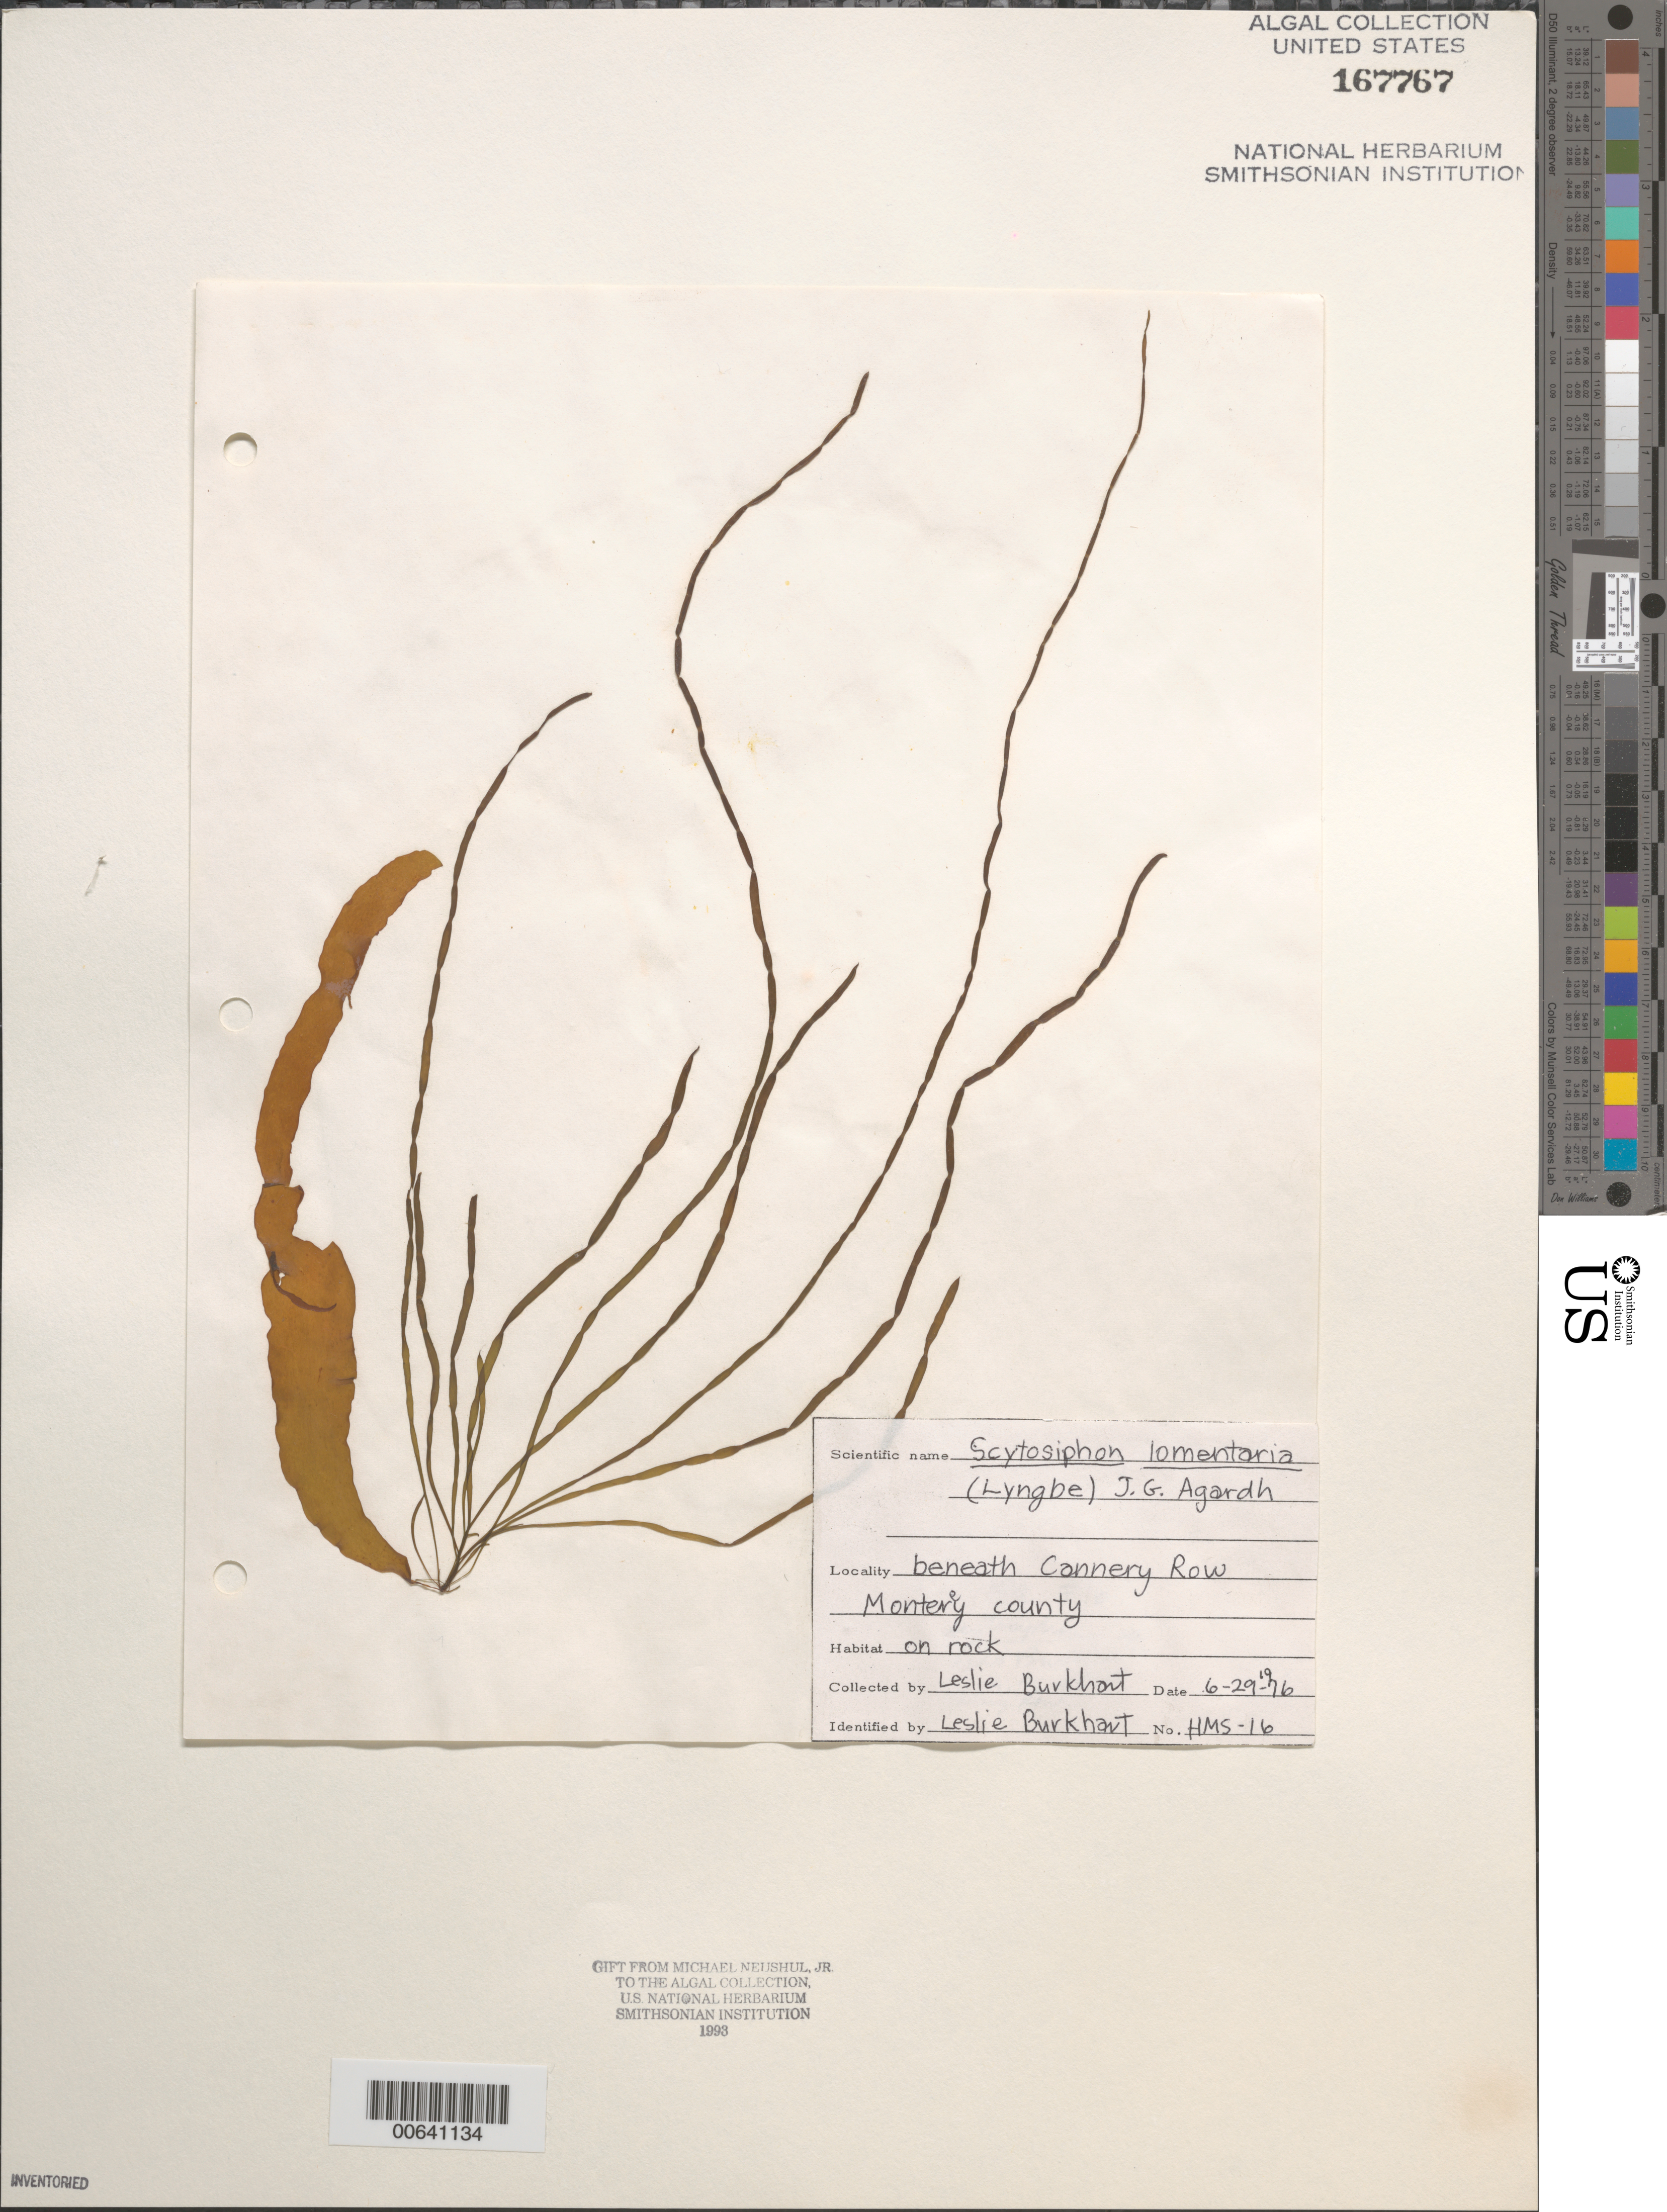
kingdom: Chromista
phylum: Ochrophyta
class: Phaeophyceae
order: Scytosiphonales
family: Scytosiphonaceae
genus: Scytosiphon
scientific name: Scytosiphon lomentaria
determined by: Burkhart, L.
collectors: L. Burkhart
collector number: HMS-16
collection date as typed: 29 Jun 1976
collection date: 1976-06-29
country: United States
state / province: California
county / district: Monterey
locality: Beneath Cannery Row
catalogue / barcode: US 167767